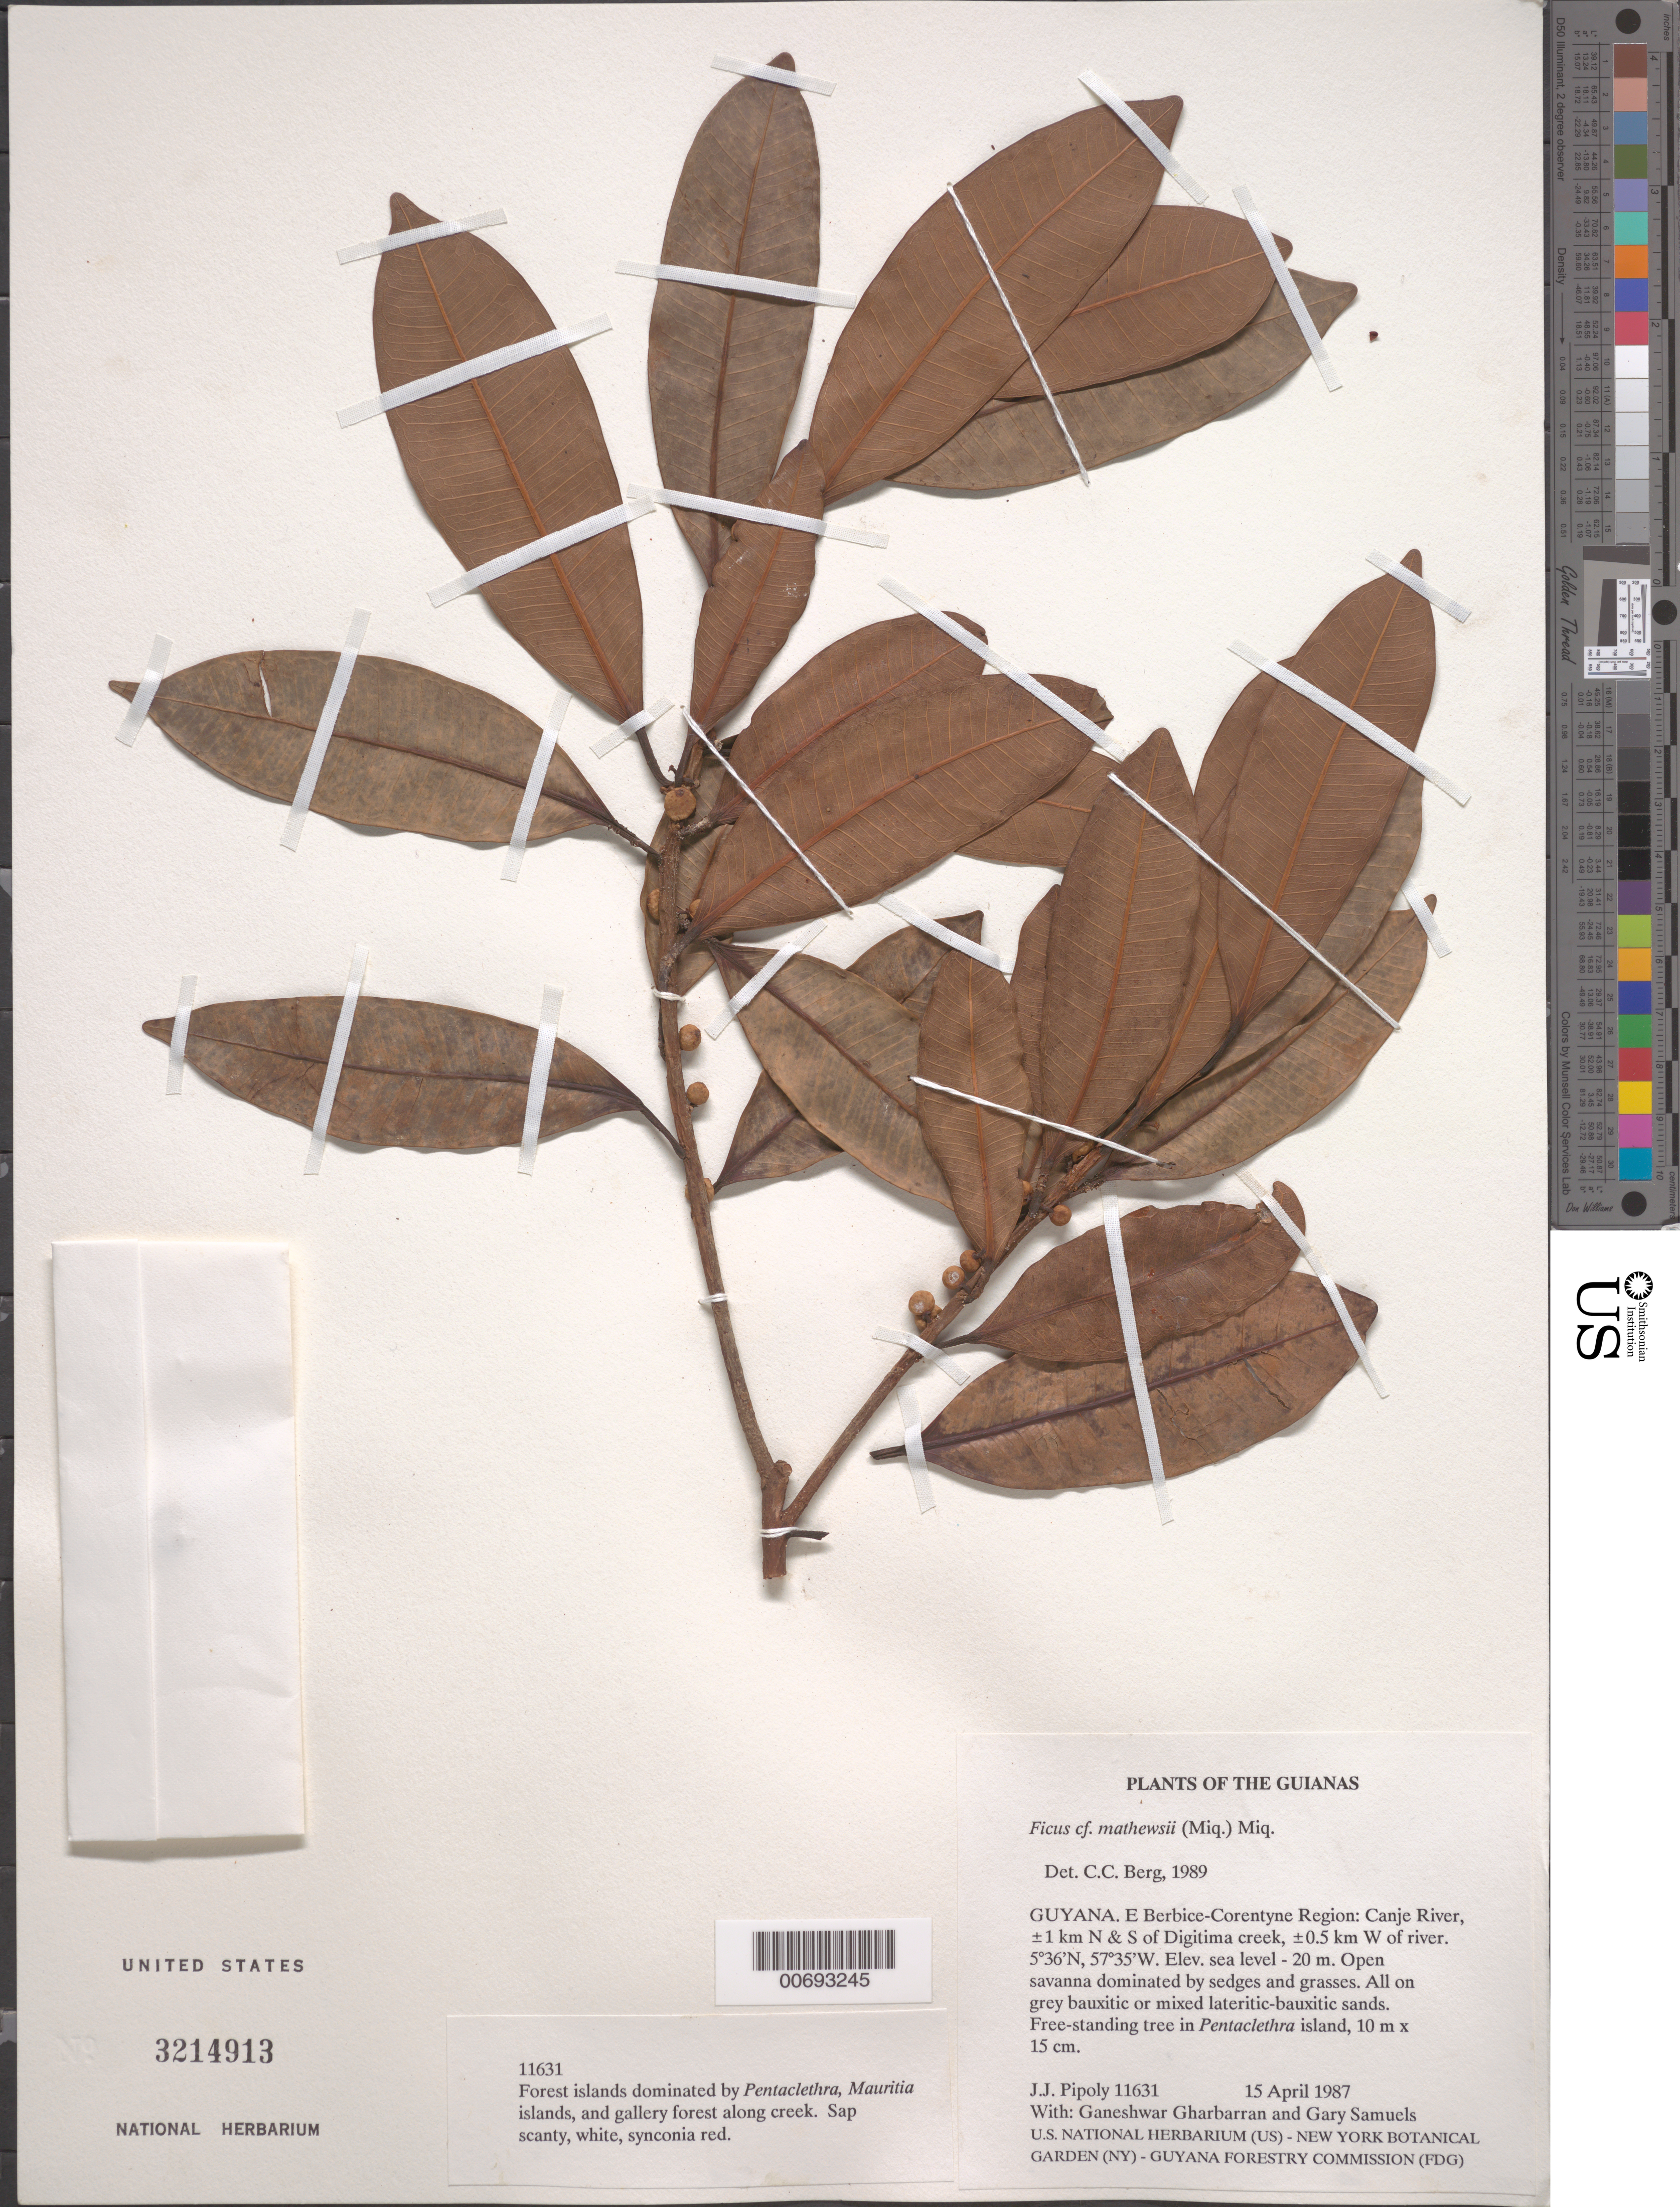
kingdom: Plantae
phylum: Tracheophyta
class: Magnoliopsida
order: Rosales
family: Moraceae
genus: Ficus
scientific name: Ficus mathewsii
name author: (Miq.) Miq.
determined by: Berg, C. C.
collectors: J. J. Pipoly, G. Gharbarran & G. Samuels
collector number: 11631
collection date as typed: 15 April 1987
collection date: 1987-04-15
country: Guyana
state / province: E. Berbice-Corentyne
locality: Canje River, ±1 km N & S of Digitima creek, ±0.5 km W of river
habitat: Open savanna dominated by sedges and grasses. All on grey bauxitic or mixed lateritic-bauxitic sands. Forest islands dominated by Pentaclethra, Mauritia islands, and gallery forest along creek.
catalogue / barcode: US 3214913